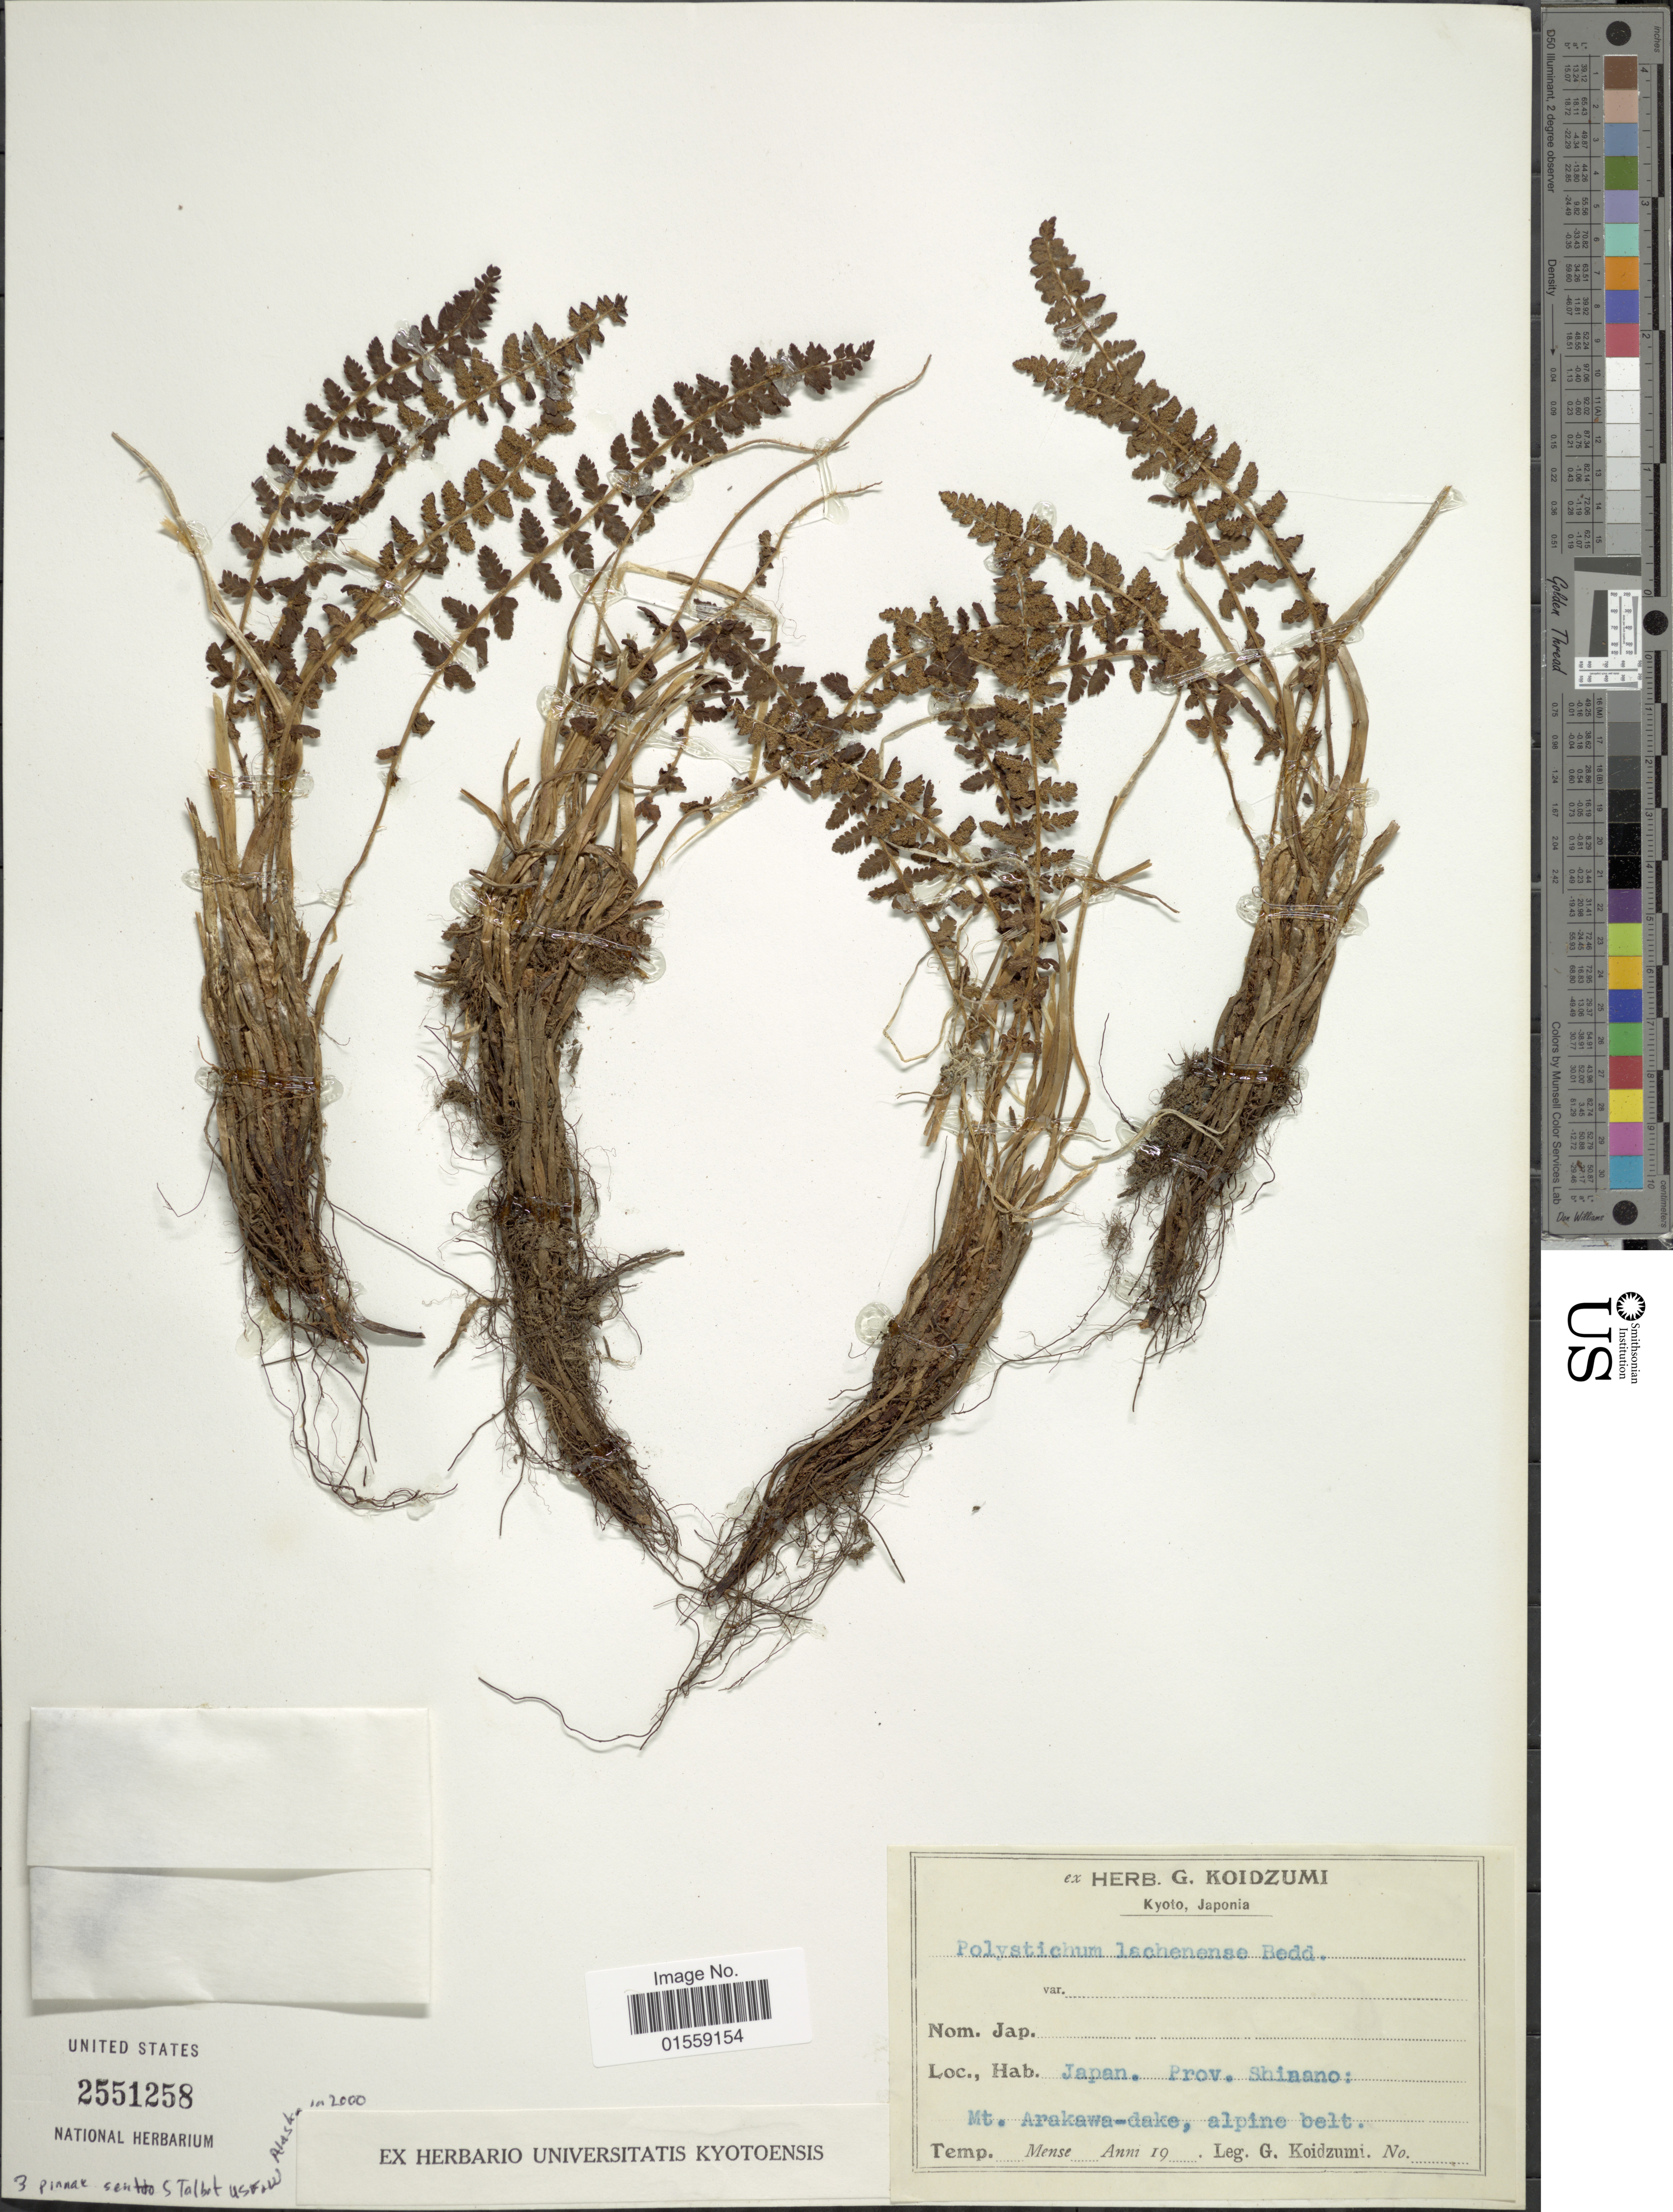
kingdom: Plantae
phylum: Tracheophyta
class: Polypodiopsida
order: Polypodiales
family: Dryopteridaceae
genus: Polystichum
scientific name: Polystichum lachenense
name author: (Hook.) Bedd.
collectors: G. Koidzumi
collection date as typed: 19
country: Japan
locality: Japan, Prov. Shiaano: Mt. Arakawa-dake.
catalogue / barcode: US 2551258